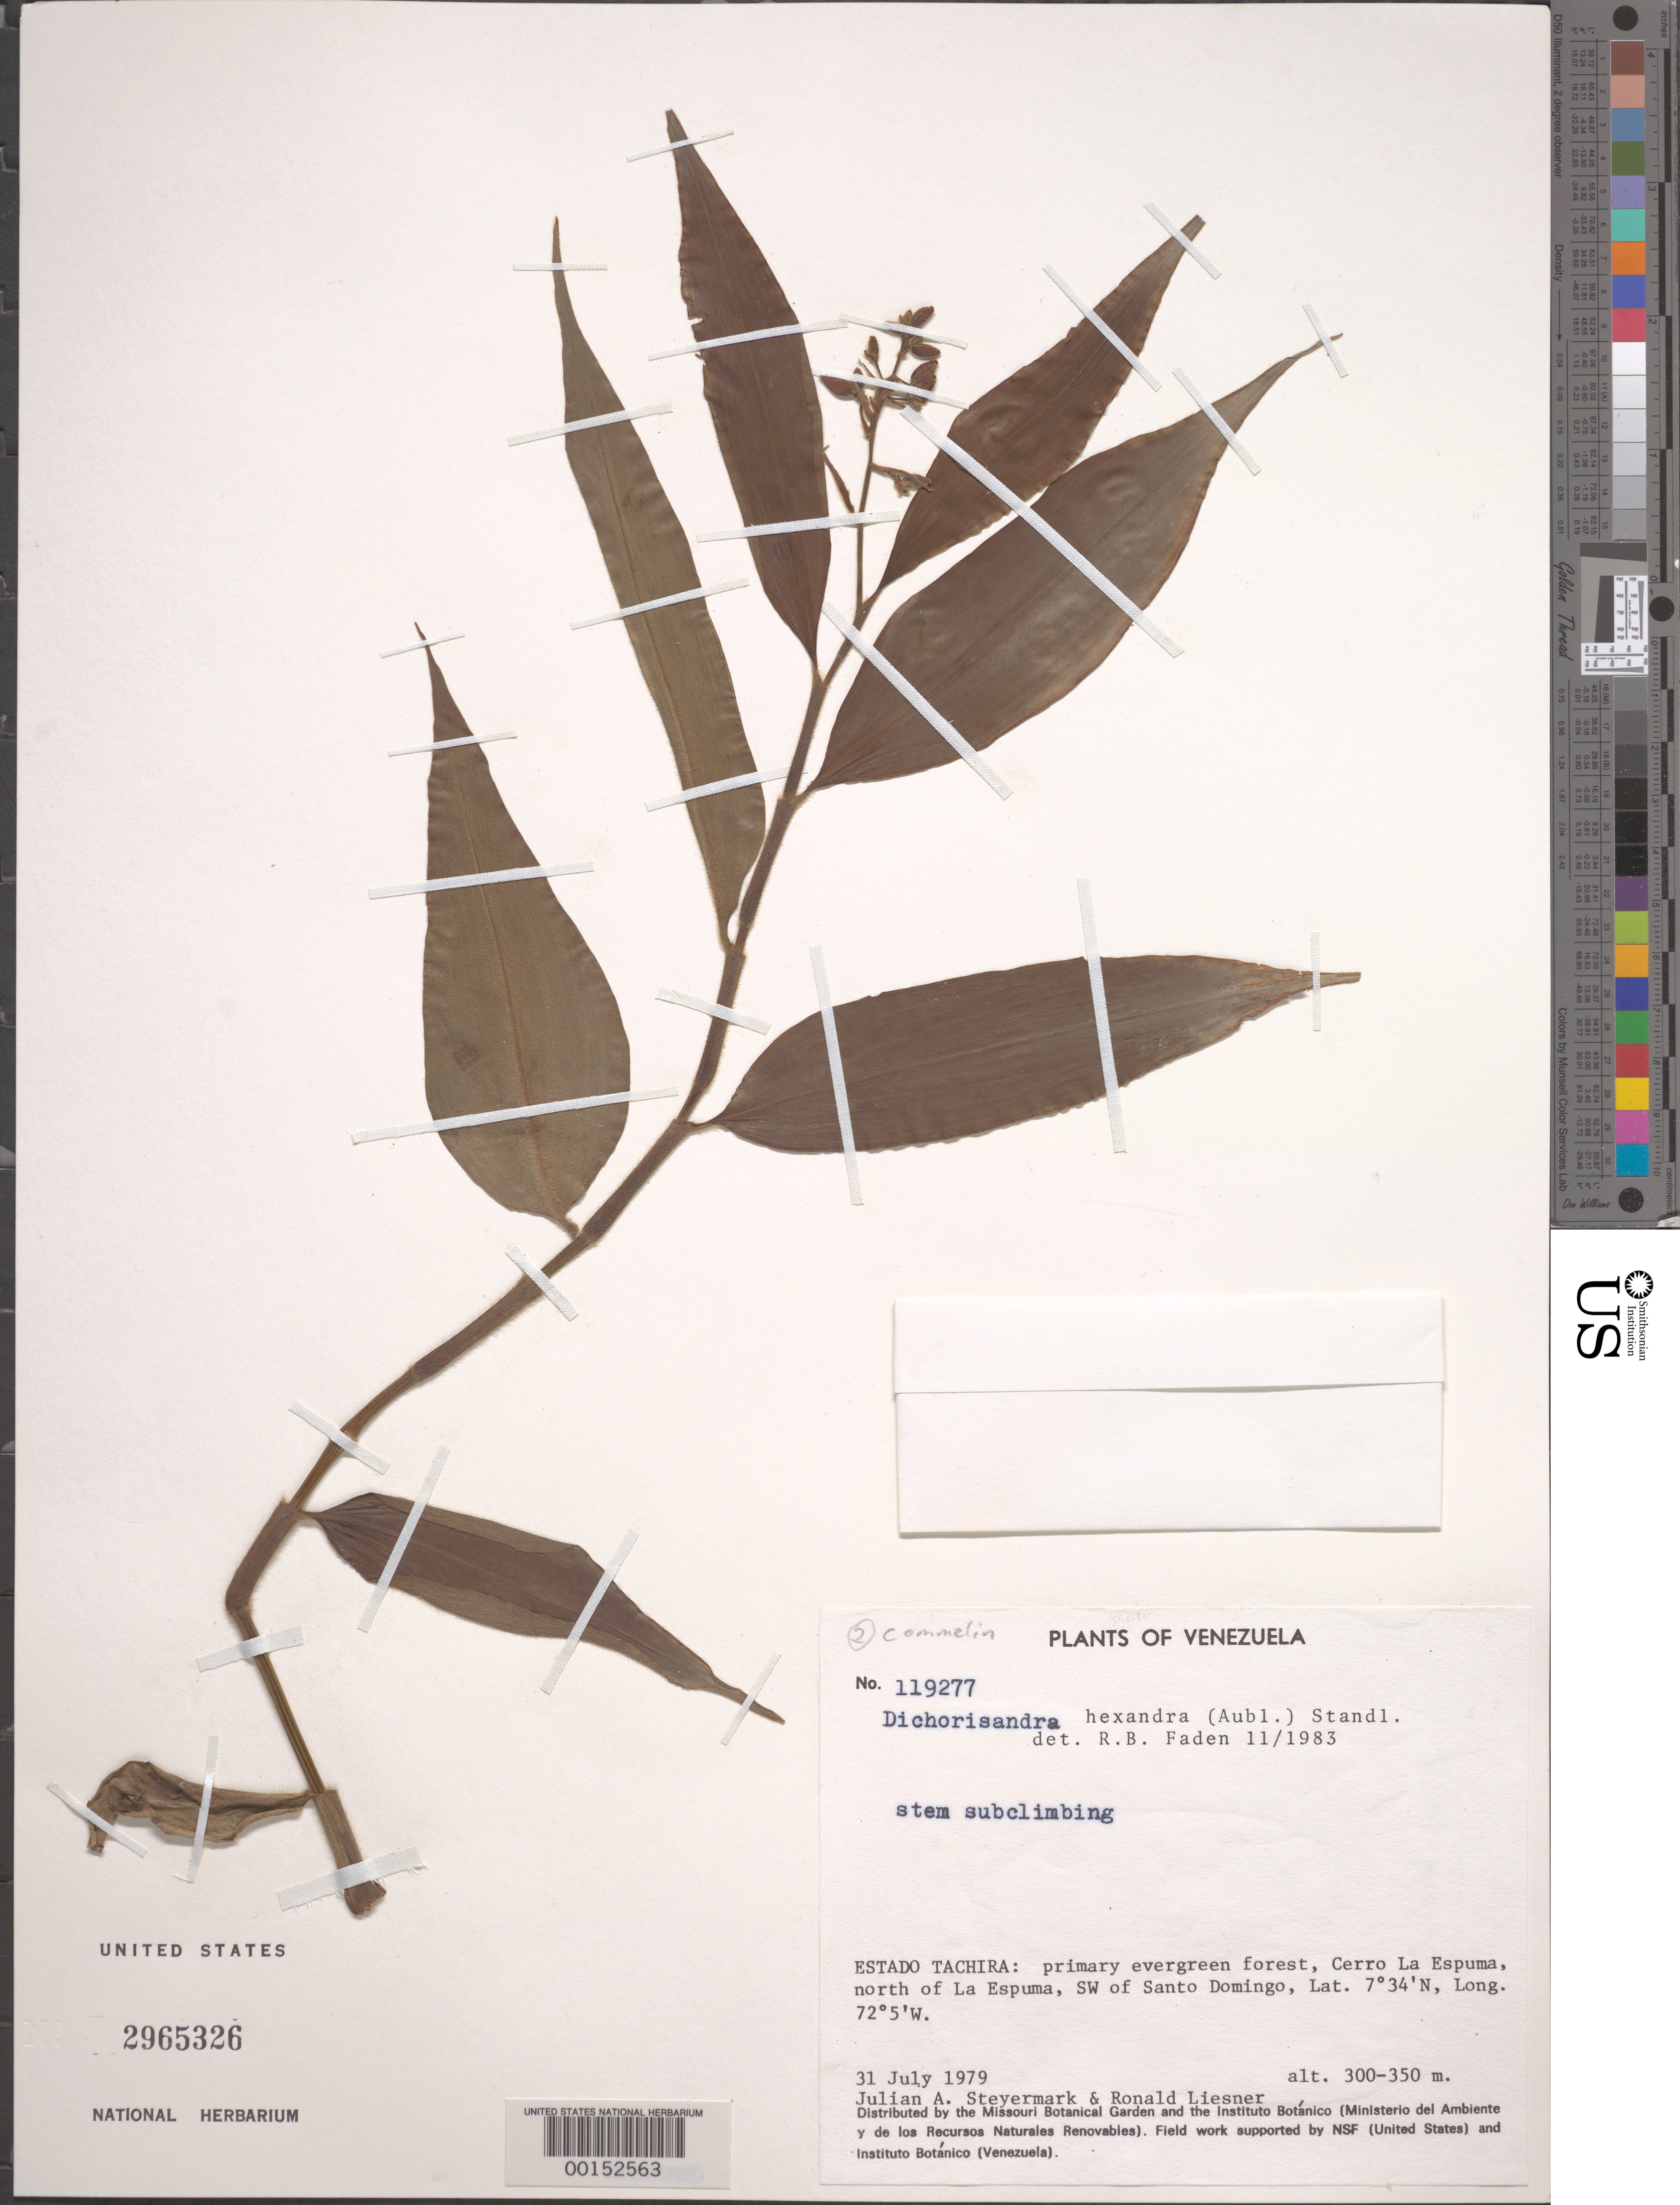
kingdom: Plantae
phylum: Tracheophyta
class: Liliopsida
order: Commelinales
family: Commelinaceae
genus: Dichorisandra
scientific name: Dichorisandra hexandra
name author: (Aubl.) Standl.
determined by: Faden, Robert B., (US), Smithsonian Institution - National Museum of Natural History (UNITED STATES)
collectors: J. Steyermark & R. L. Liesner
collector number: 119277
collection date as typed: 31 Jul 1979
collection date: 1979-07-31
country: Venezuela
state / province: Tachira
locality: Cerro la espuma, n of la espuma, sw of santo domingo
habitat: Primary evergreen forest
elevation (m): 300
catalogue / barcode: US 2965326